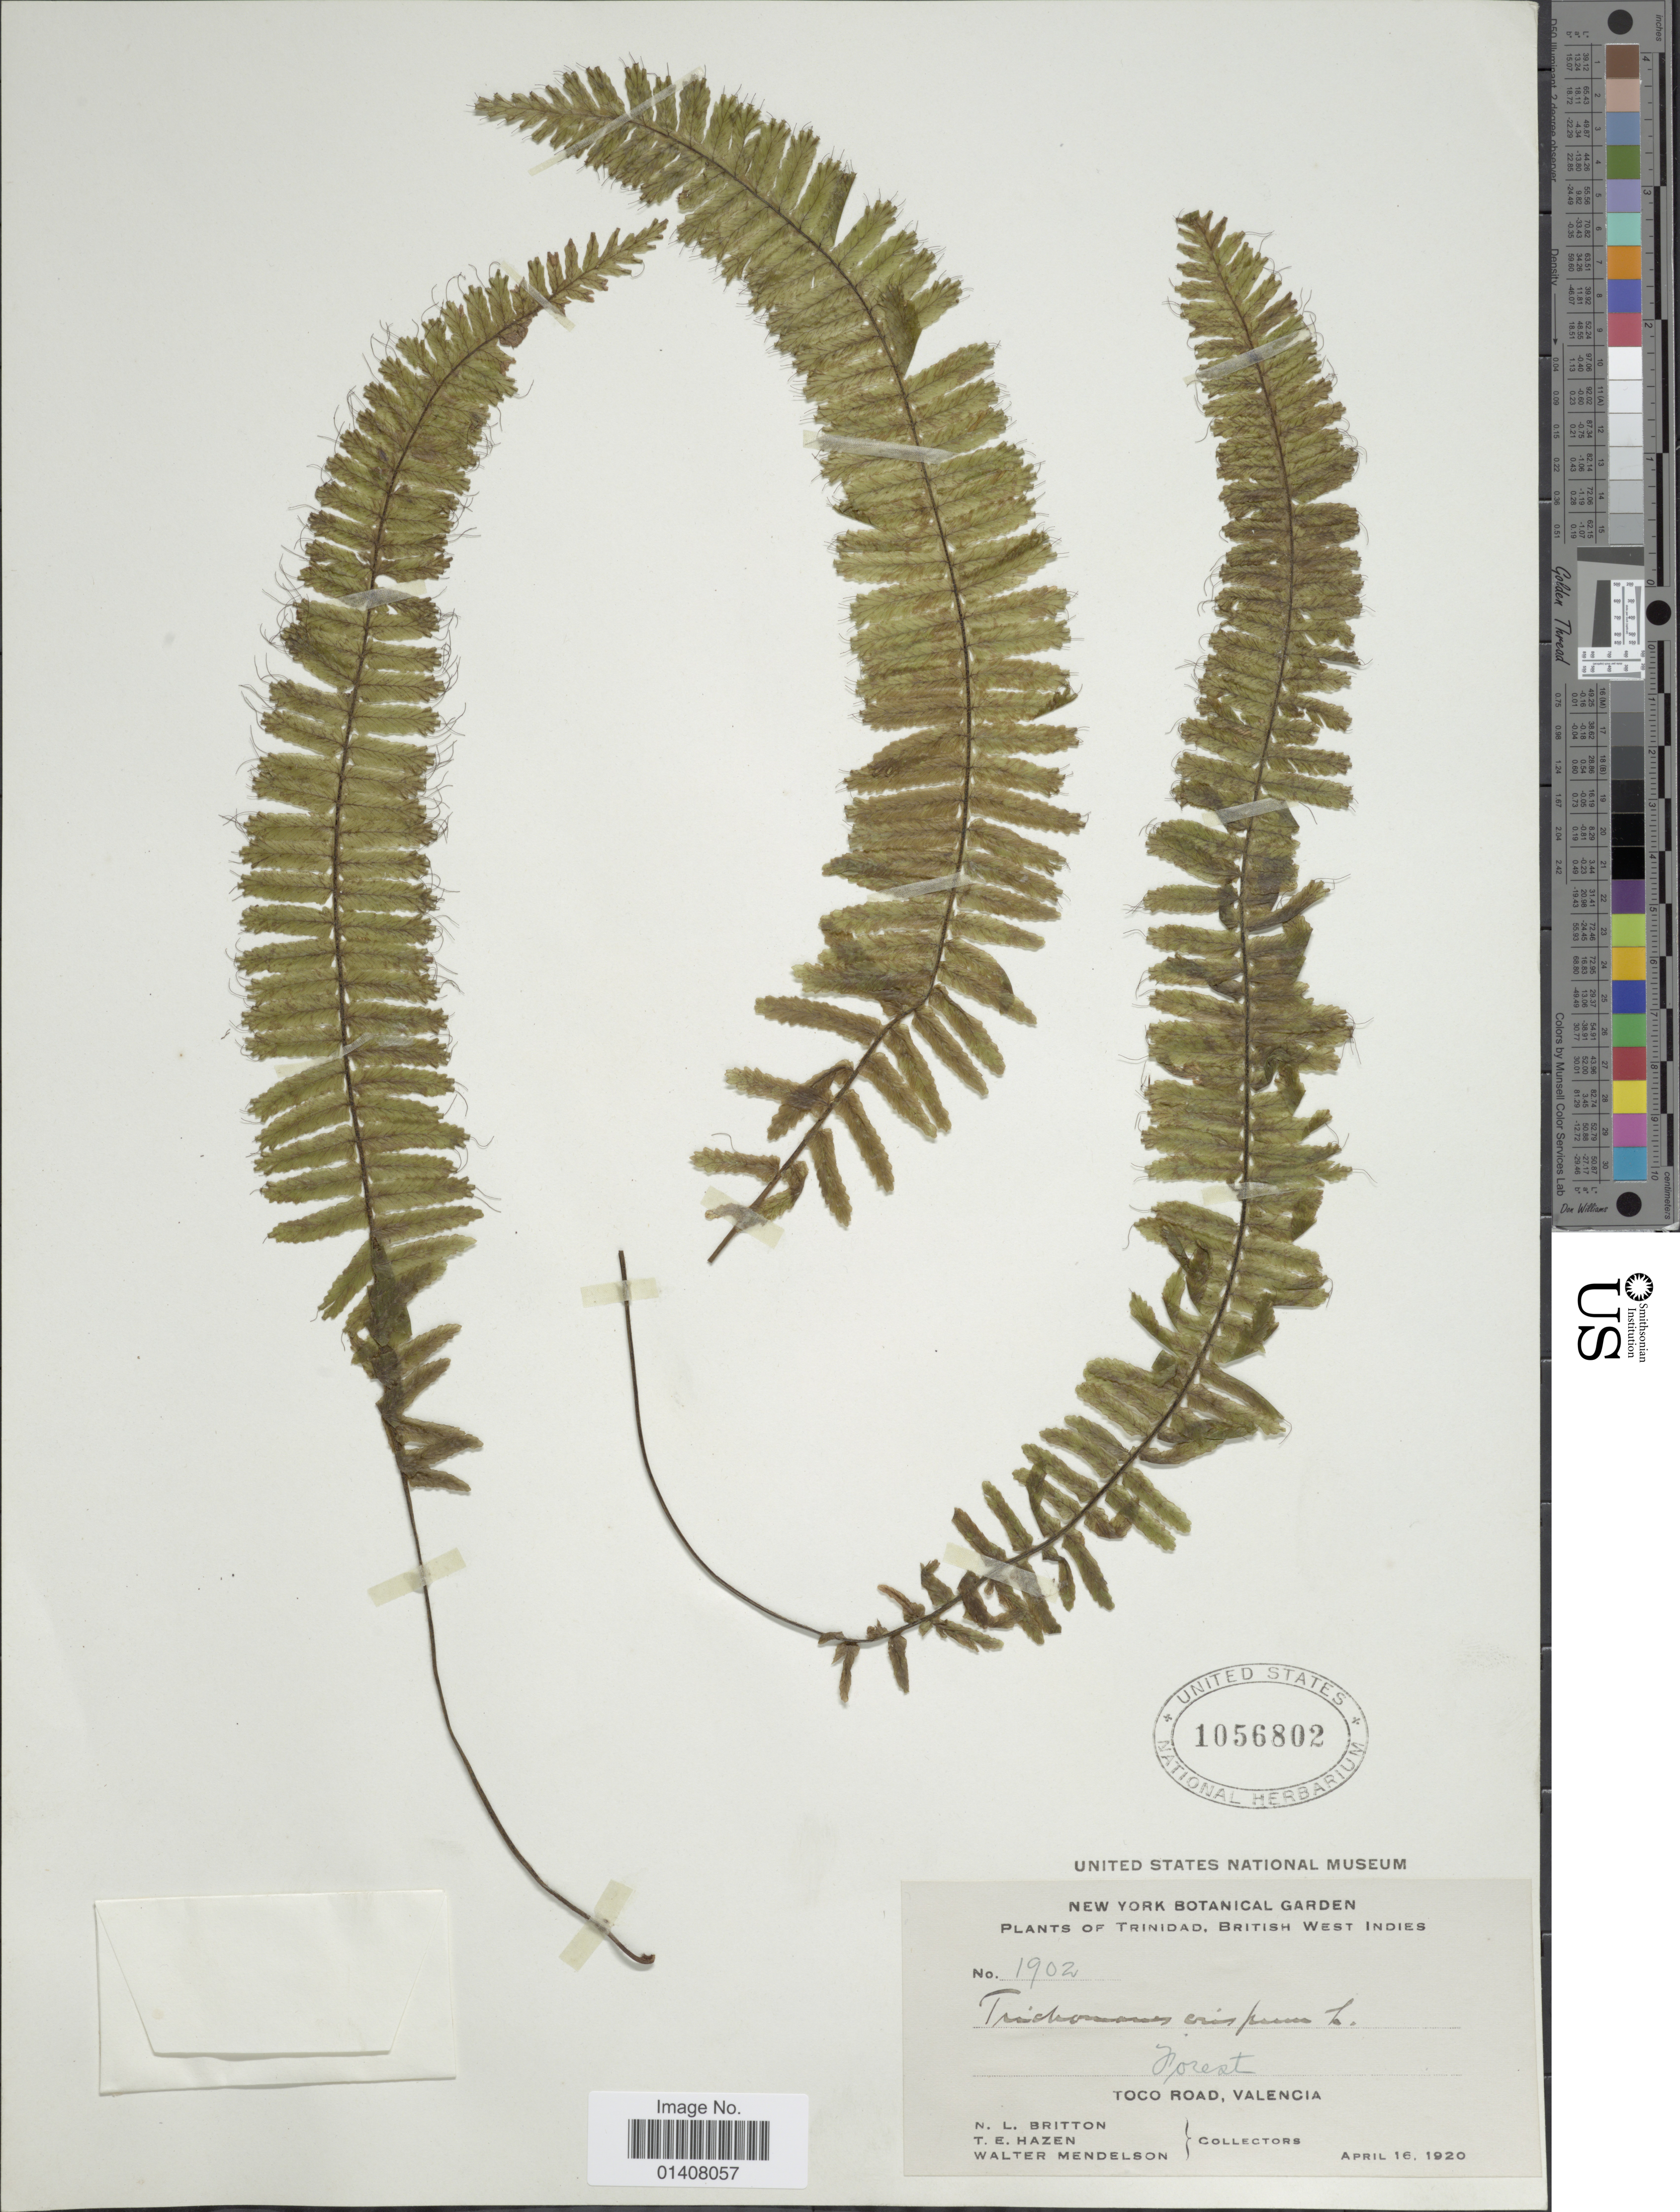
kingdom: Plantae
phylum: Tracheophyta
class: Polypodiopsida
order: Hymenophyllales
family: Hymenophyllaceae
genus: Trichomanes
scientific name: Trichomanes crispum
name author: L.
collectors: N. Britton, T. E. Hazen & W. Mendelson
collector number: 1902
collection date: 1920-04-16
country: Trinidad and Tobago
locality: Trinidad, British West Indies, Toco Road, Valencia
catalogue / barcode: US 1056802